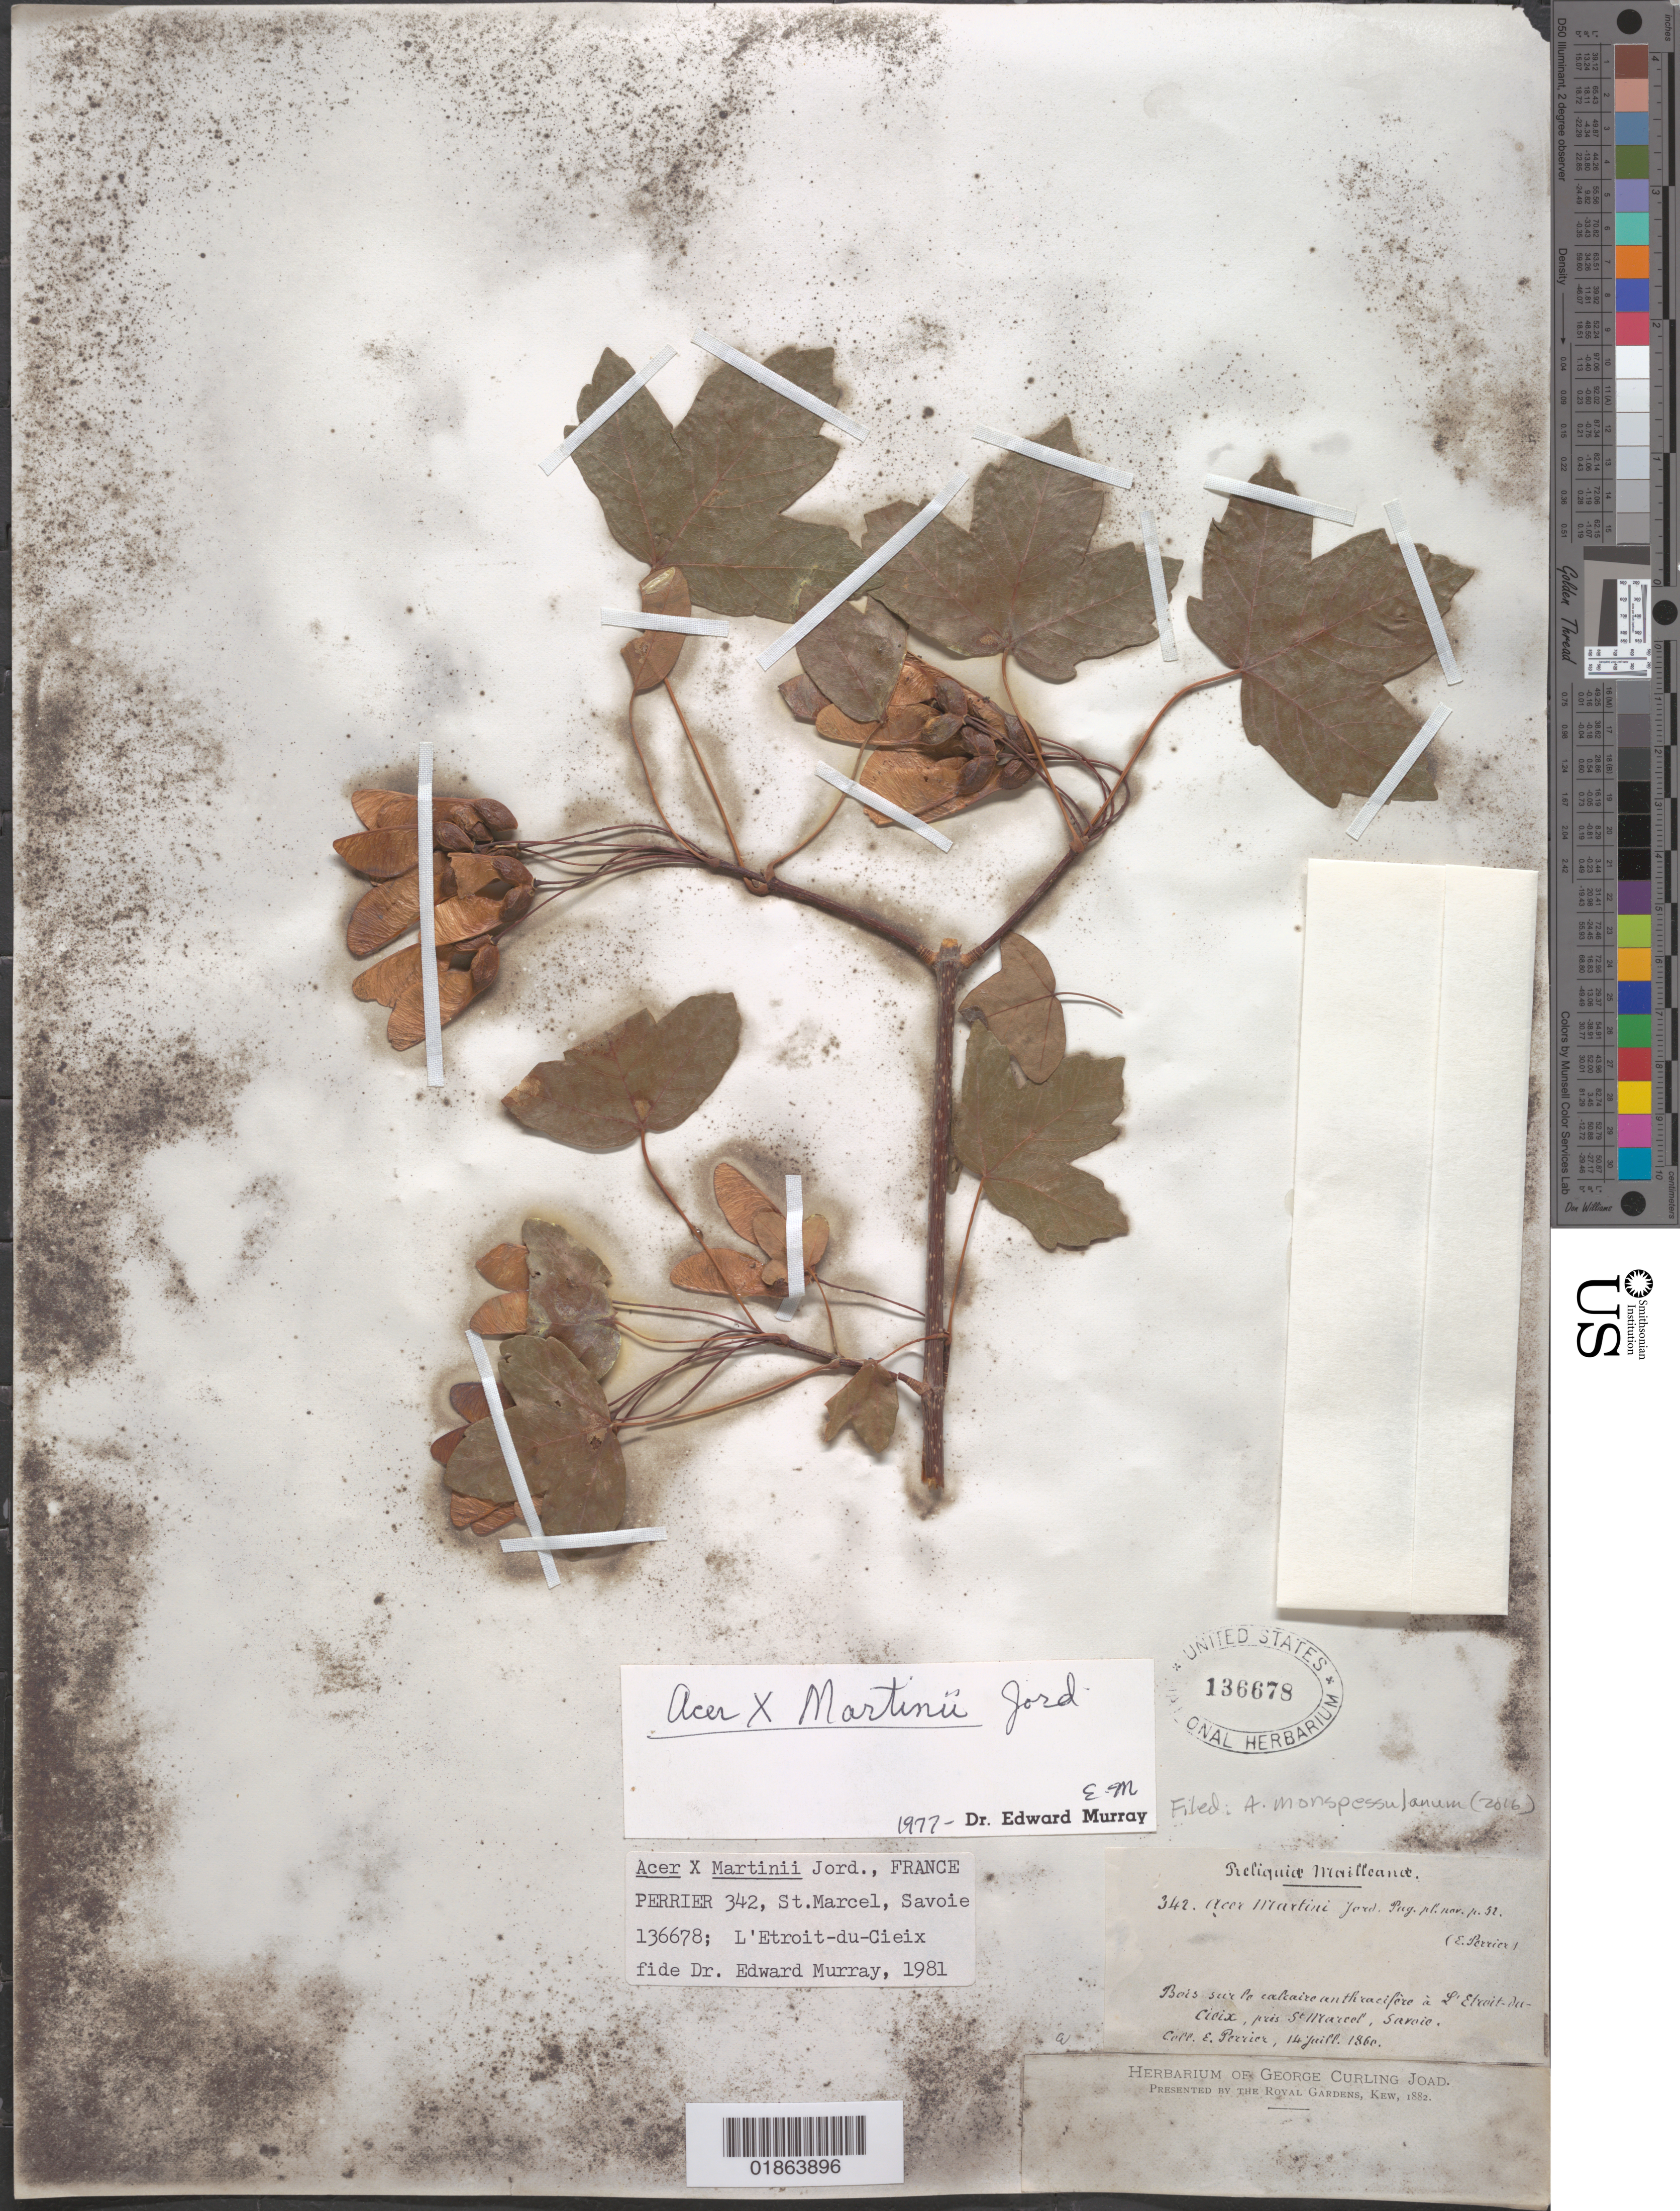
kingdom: Plantae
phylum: Tracheophyta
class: Magnoliopsida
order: Sapindales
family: Sapindaceae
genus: Acer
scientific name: Acer monspessulanum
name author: L.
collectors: E. Perrier de la Bâthie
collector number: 342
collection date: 1860-07-14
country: France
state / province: Auvergne-Rhône-Alpes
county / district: Savoie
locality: Etroit-du-Siaix, près St. Marcel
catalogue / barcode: US 136678